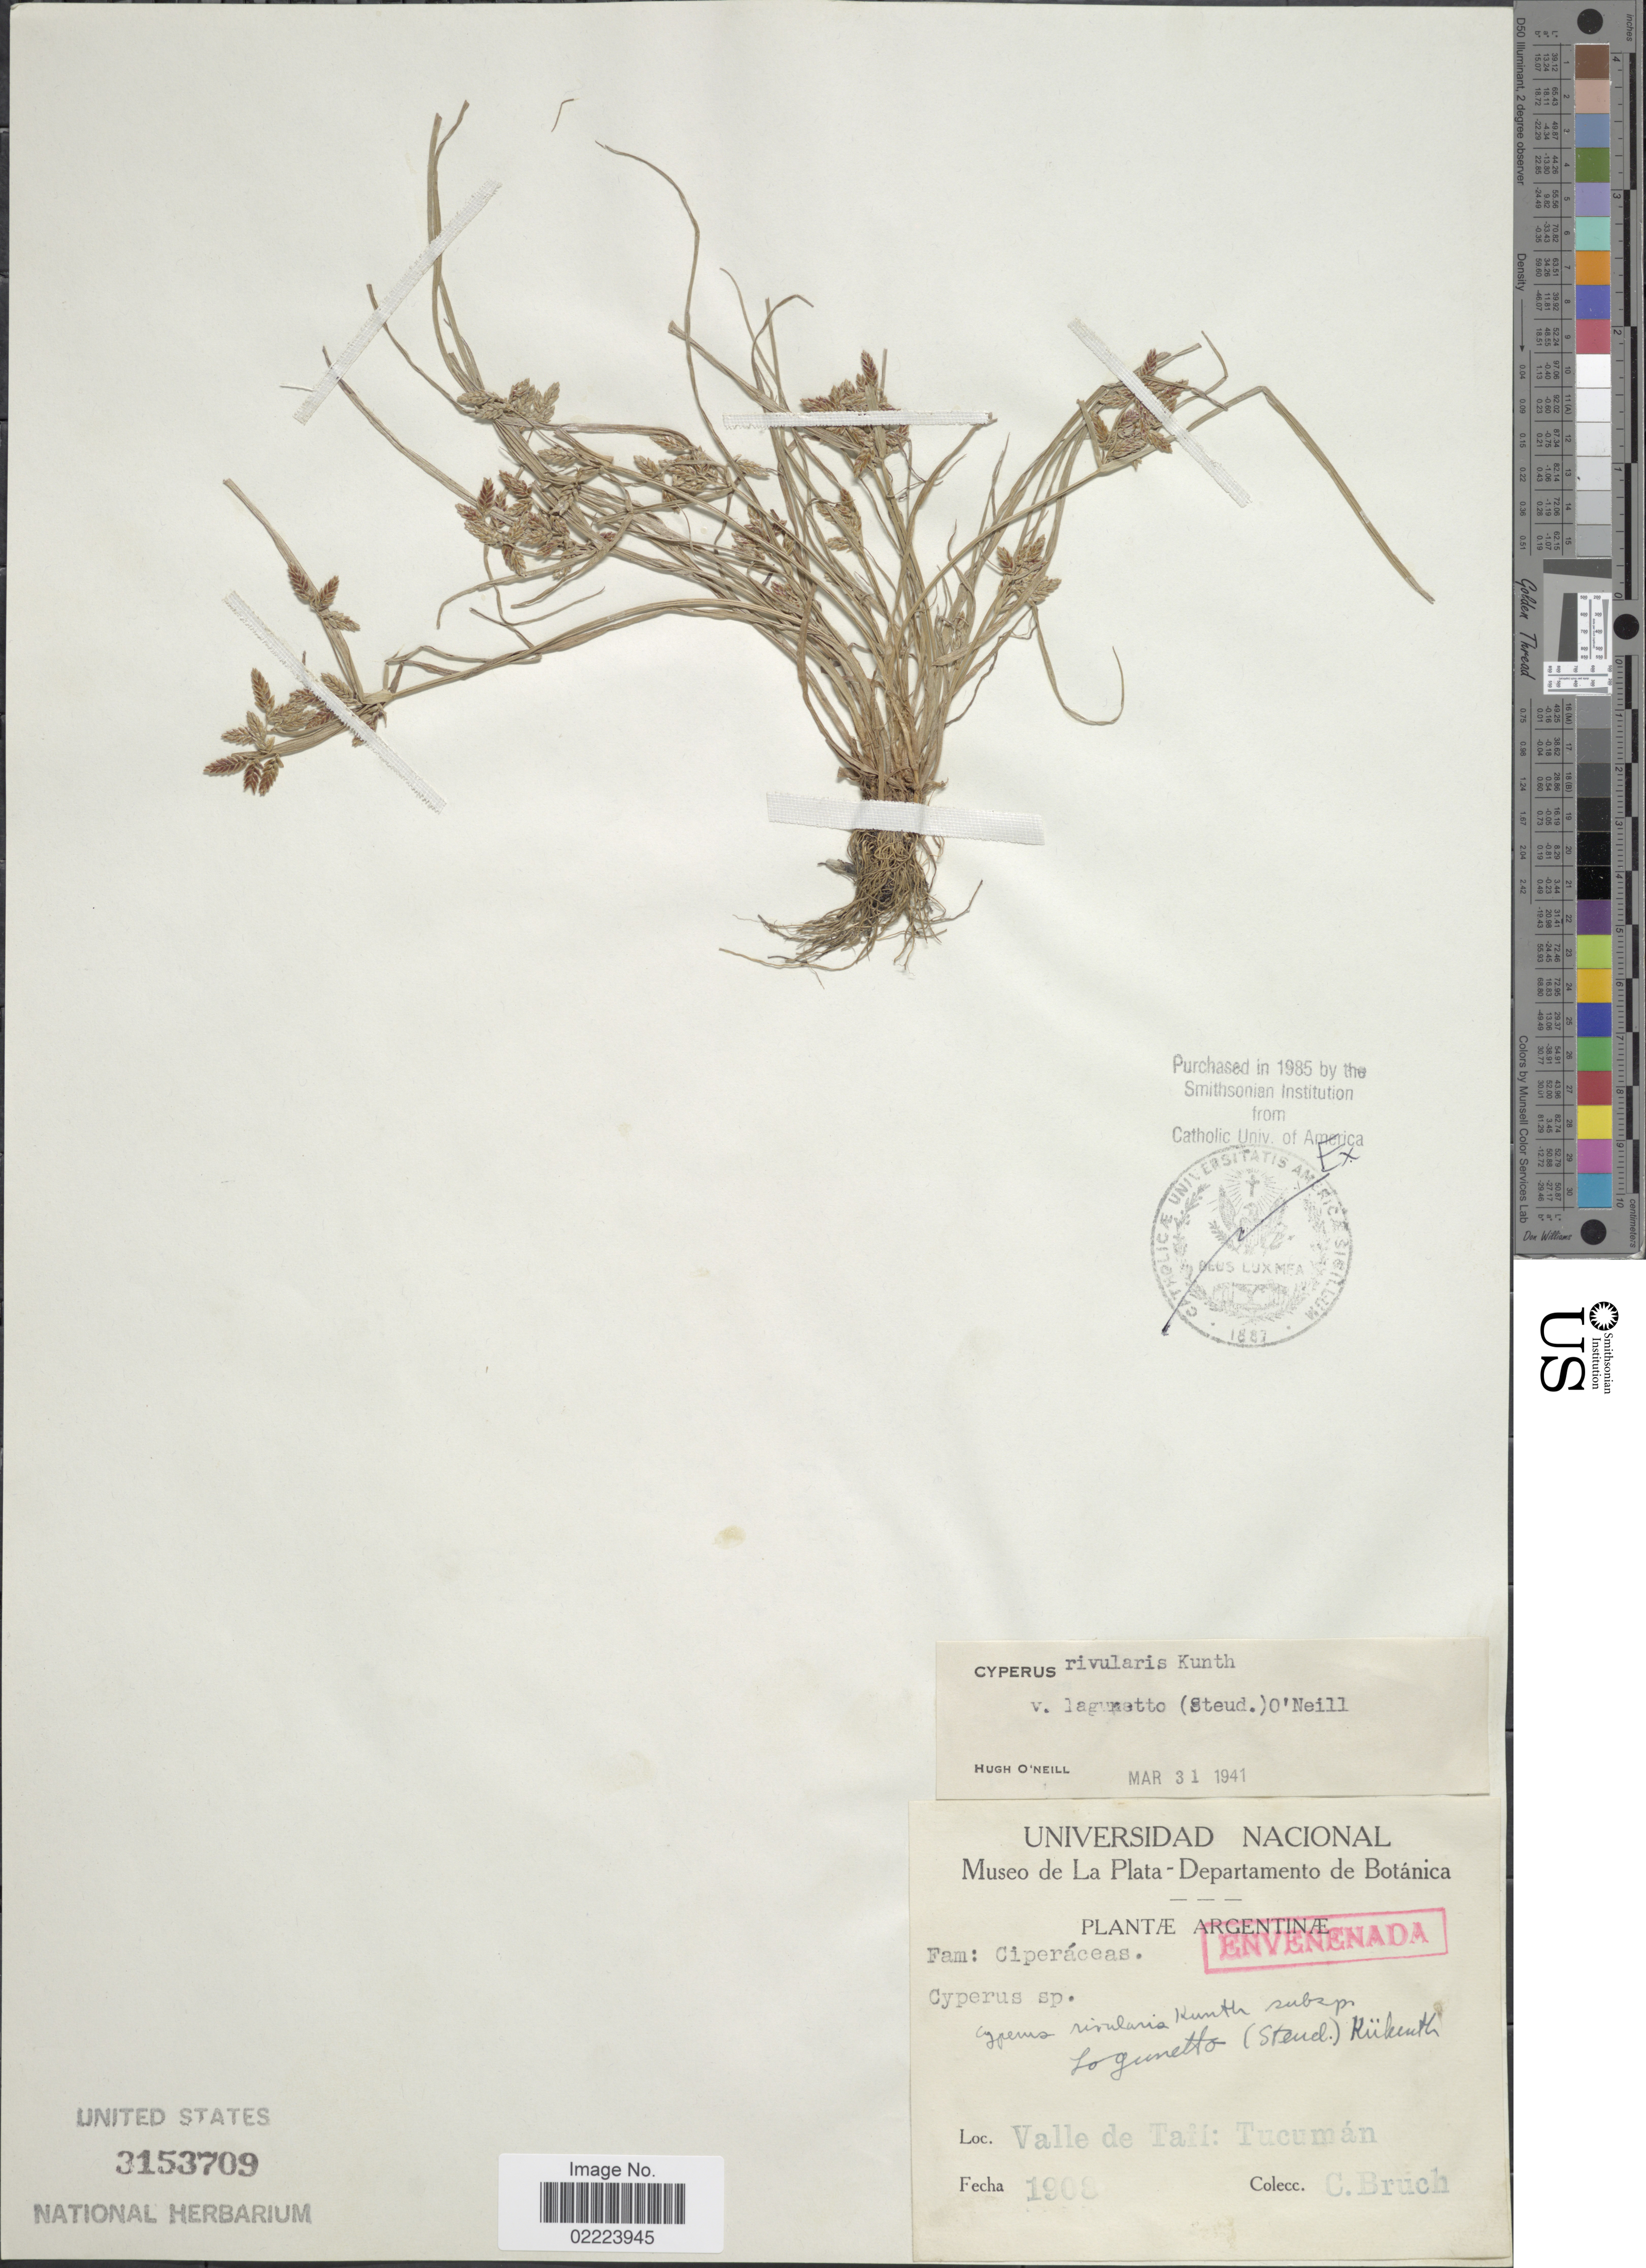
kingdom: Plantae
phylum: Tracheophyta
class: Liliopsida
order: Poales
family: Cyperaceae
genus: Cyperus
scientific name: Cyperus bipartitus Torr.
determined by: Strong, Mark T., (BOT), Smithsonian Institution - National Museum of Natural History (UNITED STATES)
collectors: C. Bruch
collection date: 1908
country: Argentina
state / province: Tucuman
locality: Valle de Tafi: Tucuman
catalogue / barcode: US 3153709